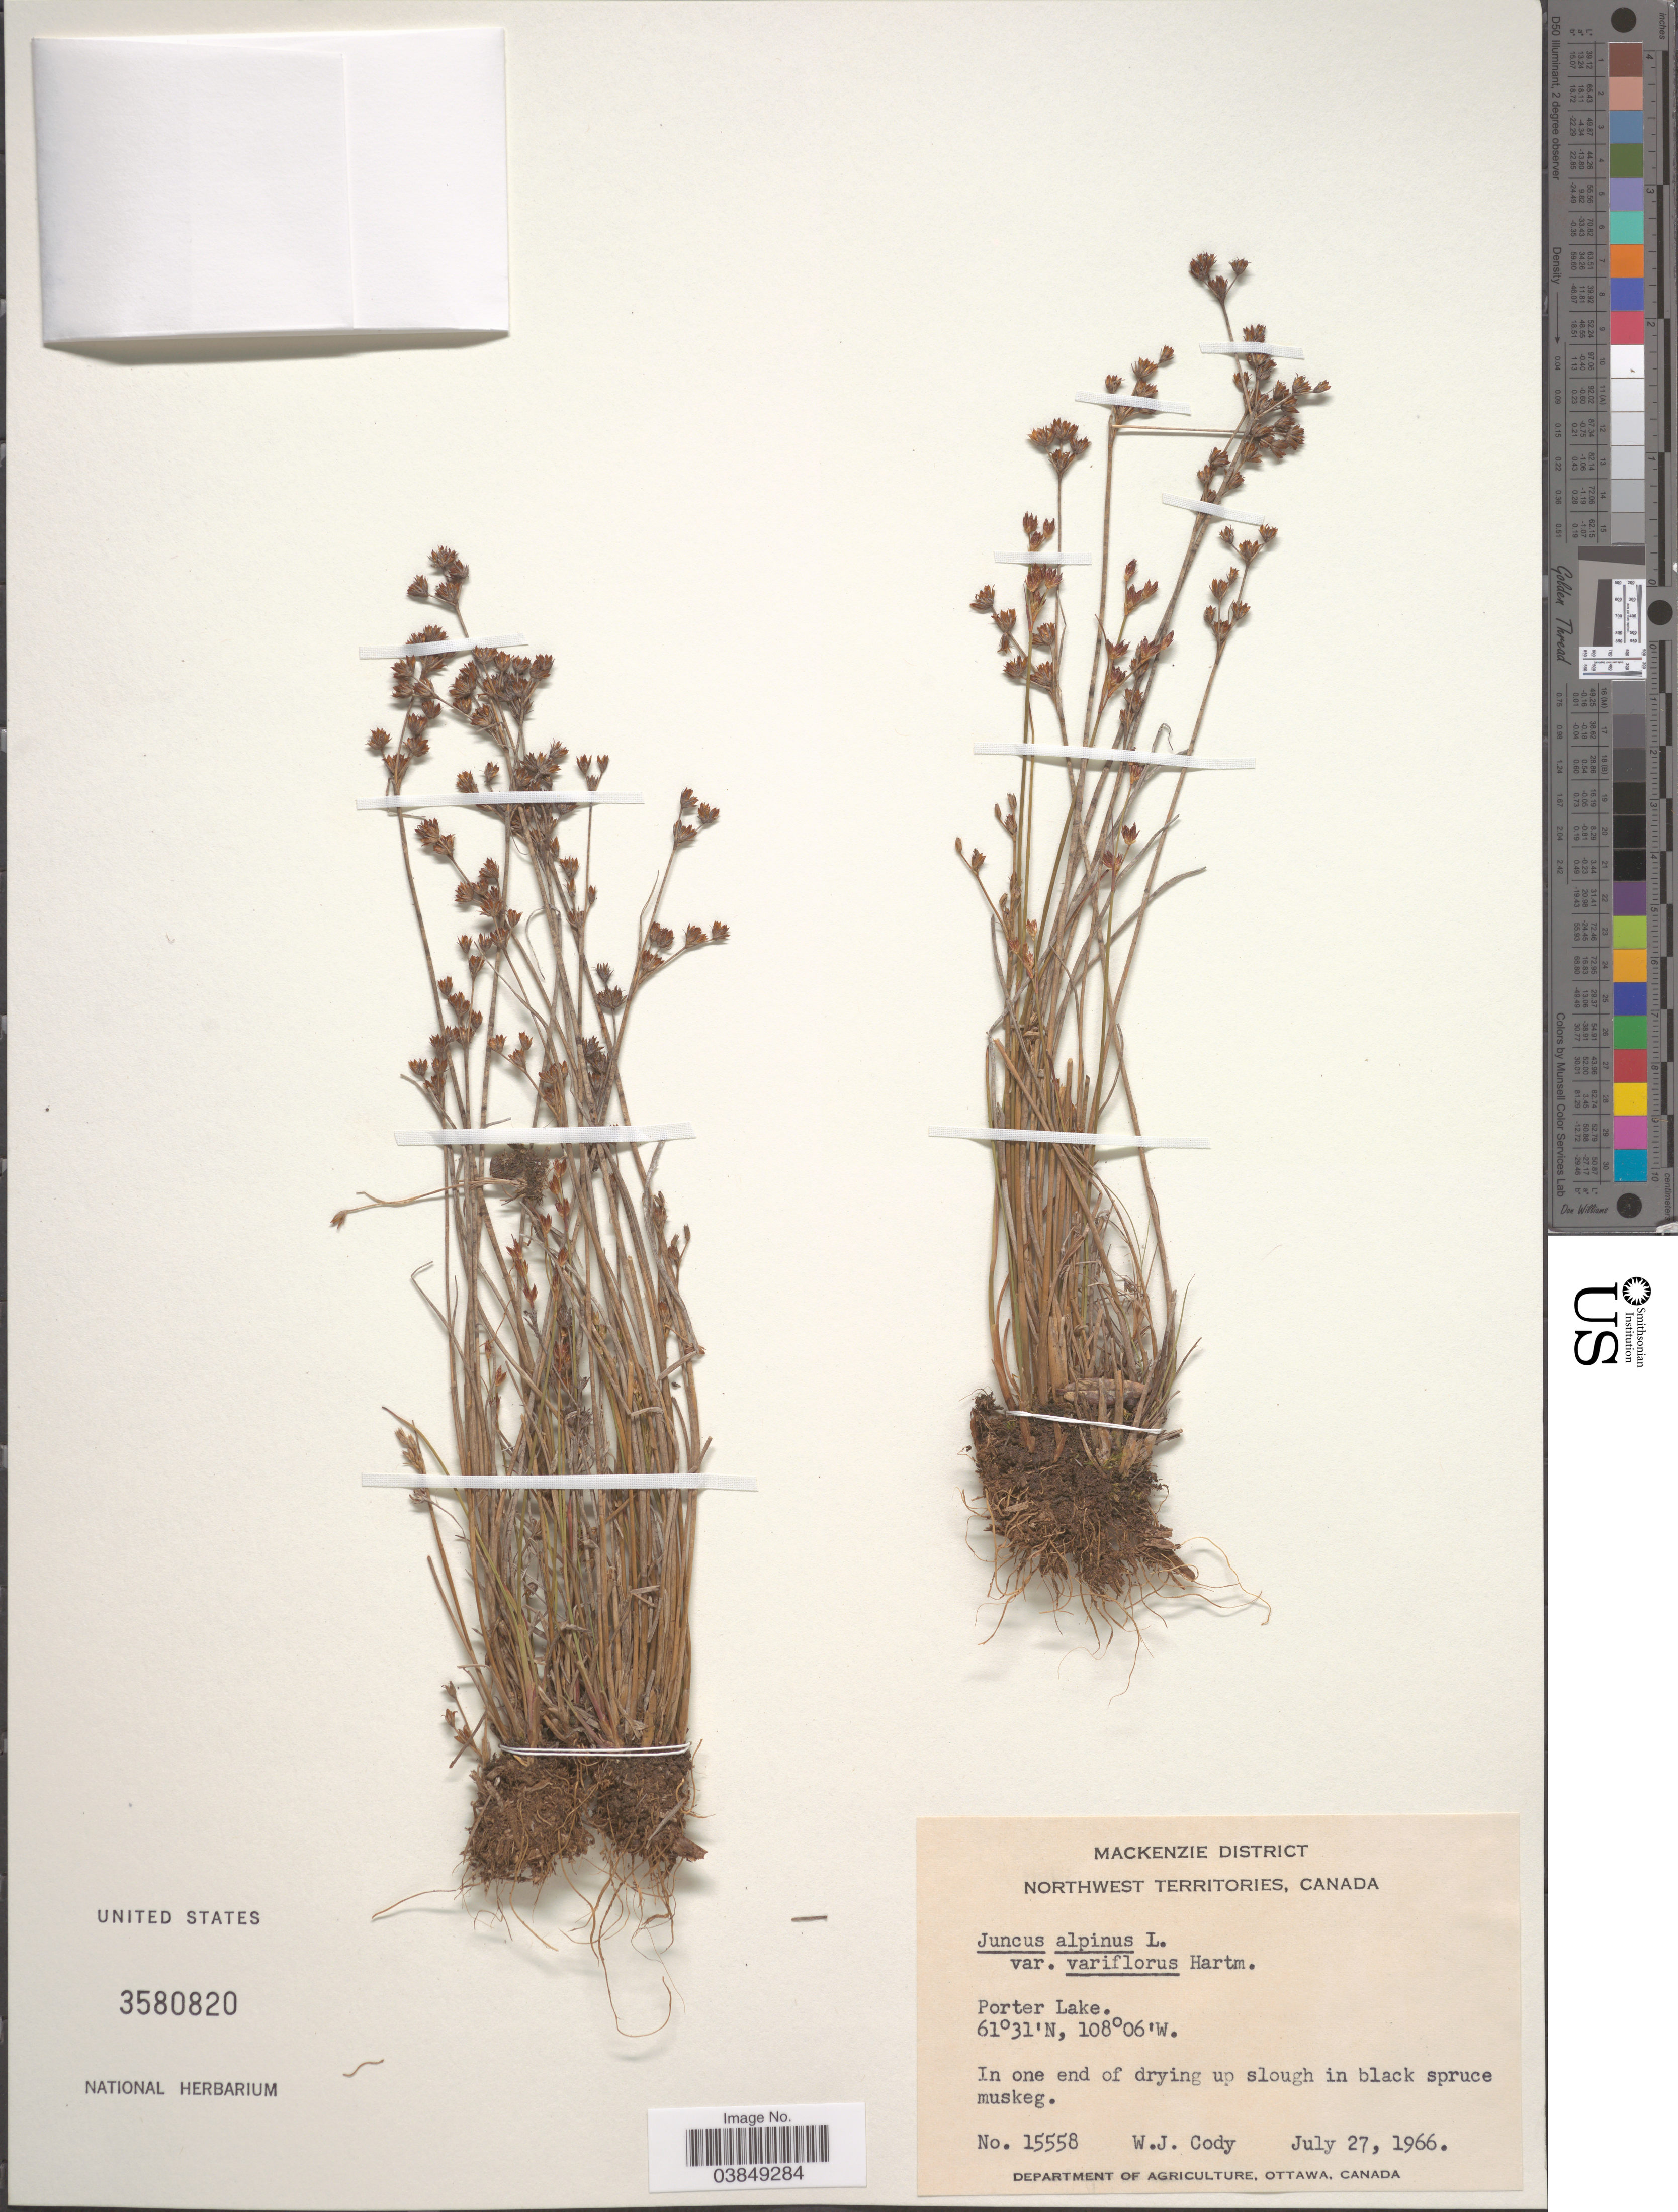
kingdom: Plantae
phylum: Tracheophyta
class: Liliopsida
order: Poales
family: Juncaceae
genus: Juncus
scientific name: Juncus richardsonianus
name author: Schult. & Schult. f.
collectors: W. Cody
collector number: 15558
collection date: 1966-07-27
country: Canada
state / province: Northwest Territories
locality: Mackenzie District. Porter Lake.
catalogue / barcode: US 3580820